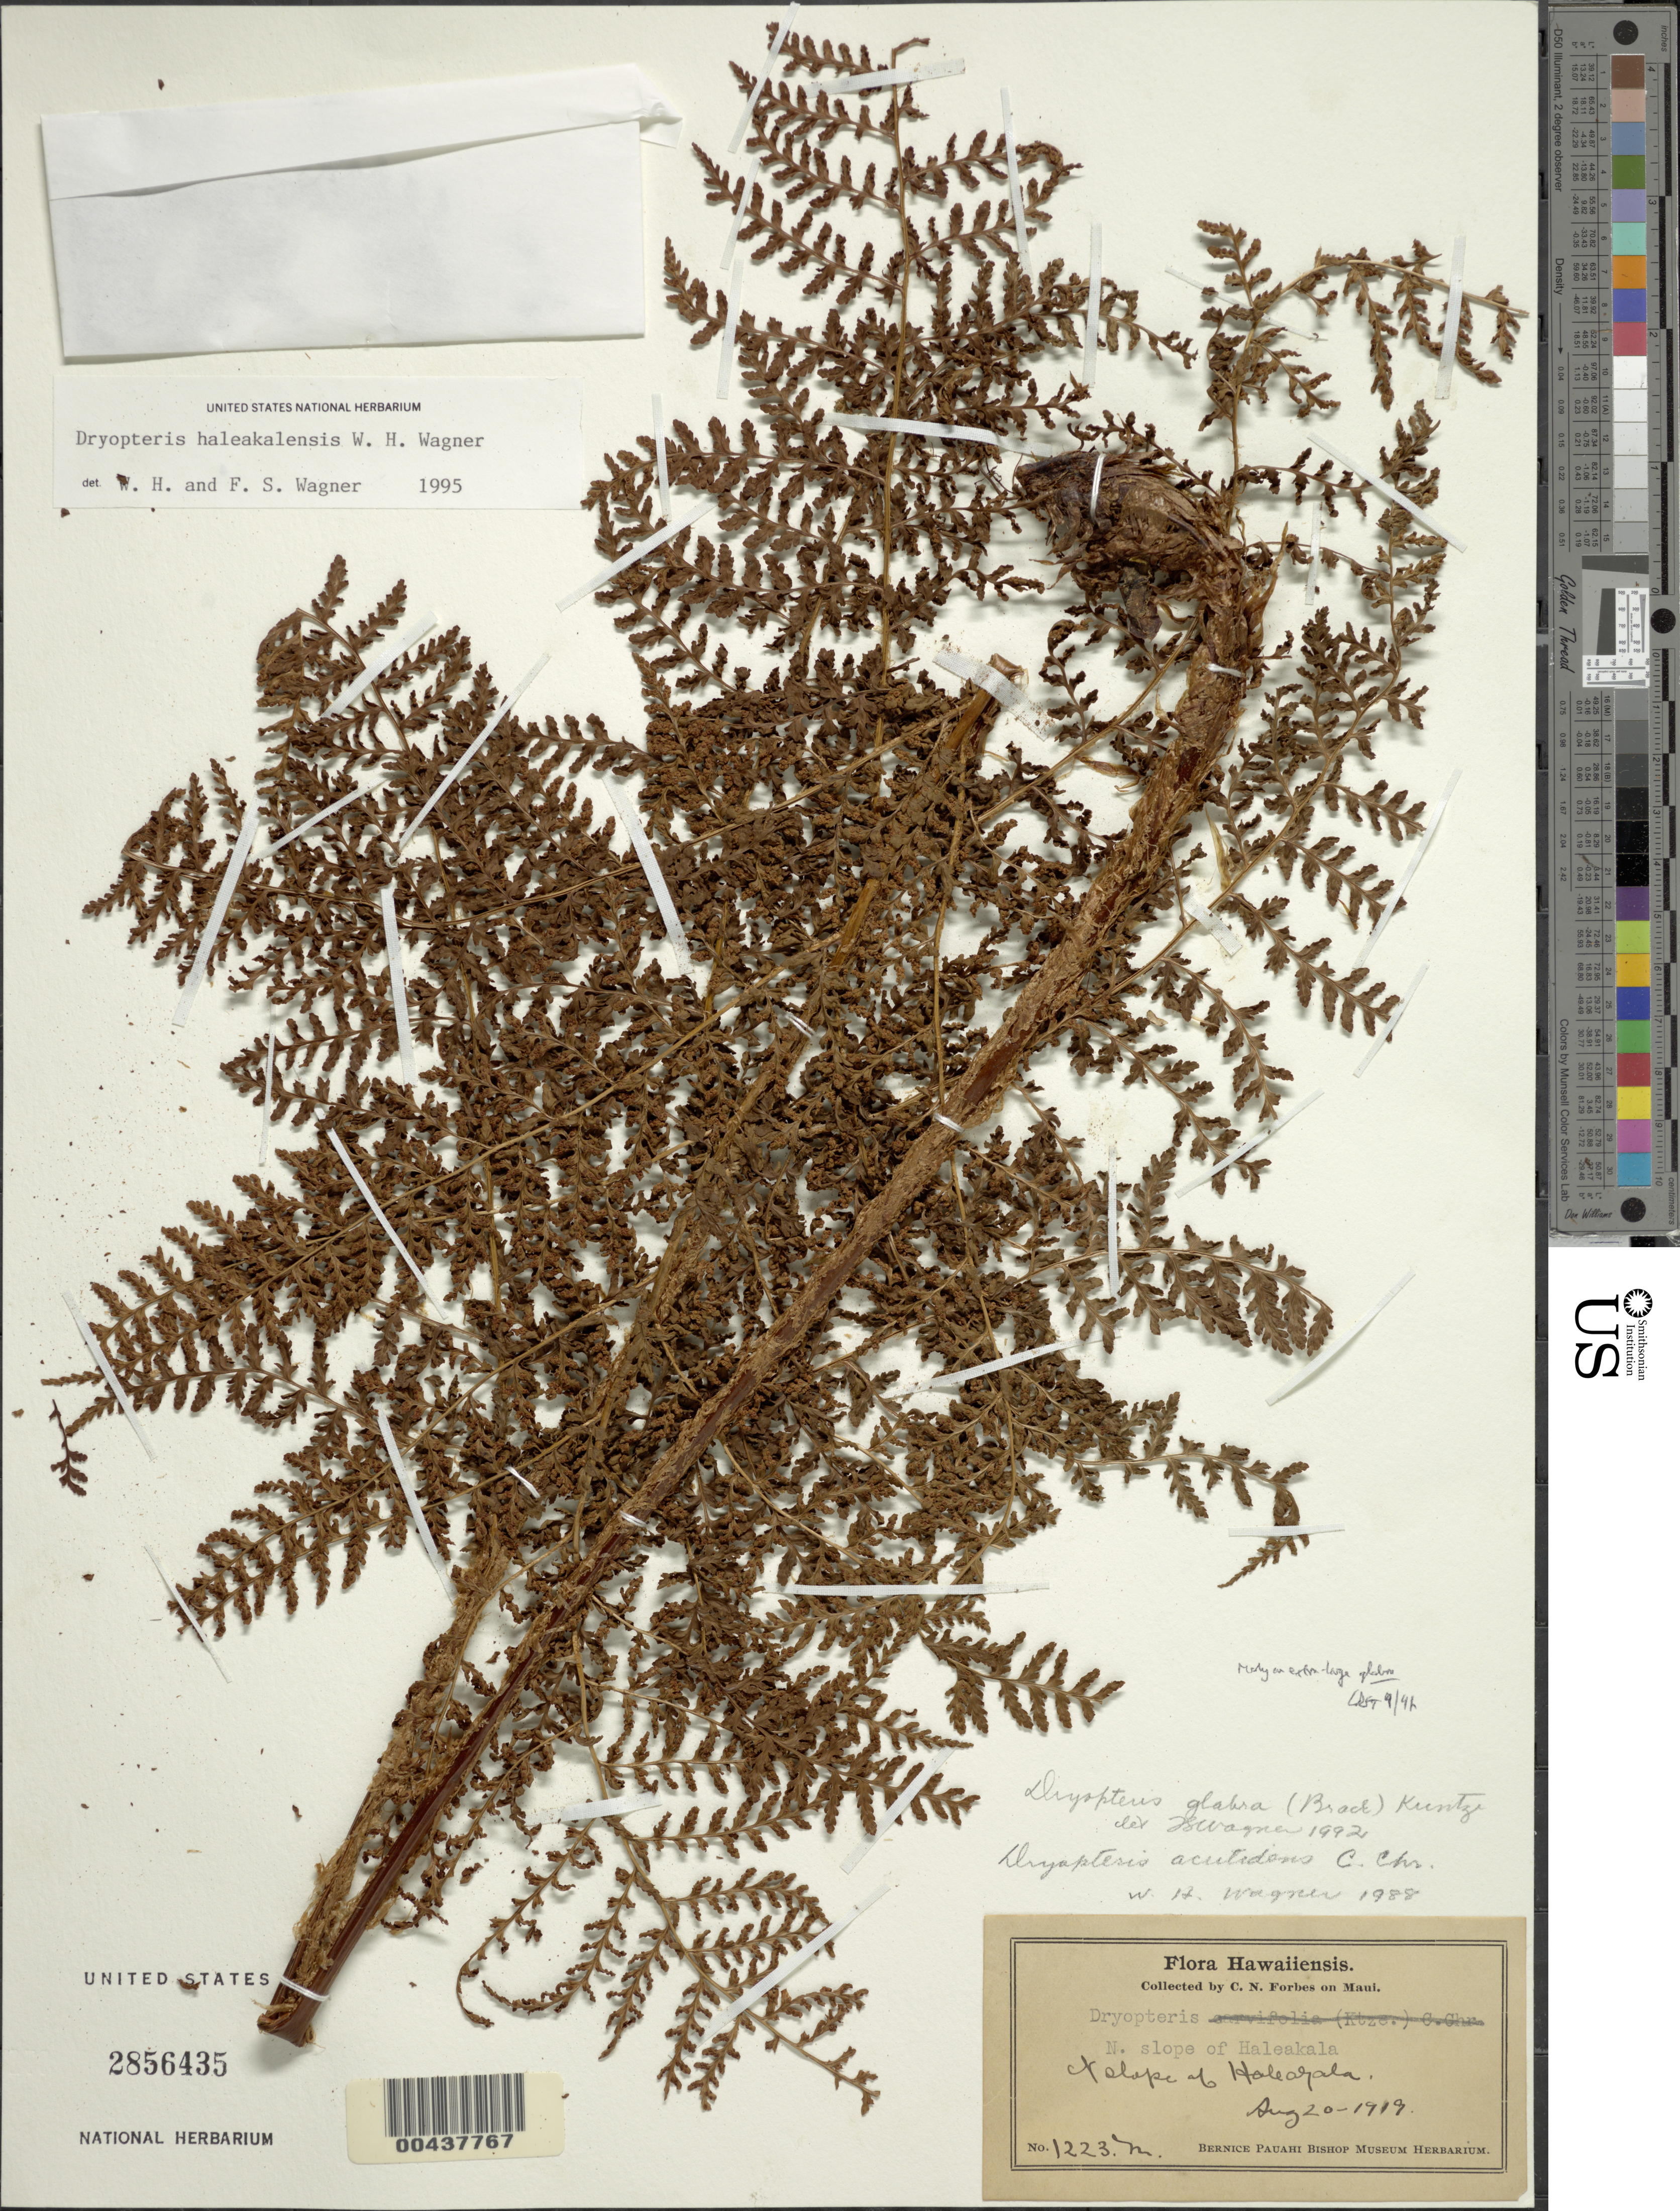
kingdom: Plantae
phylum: Tracheophyta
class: Polypodiopsida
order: Polypodiales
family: Dryopteridaceae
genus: Dryopteris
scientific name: Dryopteris haleakalensis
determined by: Wagner, W. L.; Wagner, F. S.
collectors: C. N. Forbes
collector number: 1223.M.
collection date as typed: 20 Aug 1919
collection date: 1919-08-20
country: United States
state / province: Hawaii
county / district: Maui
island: Maui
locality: N slope of Haleakala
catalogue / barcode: US 2856435